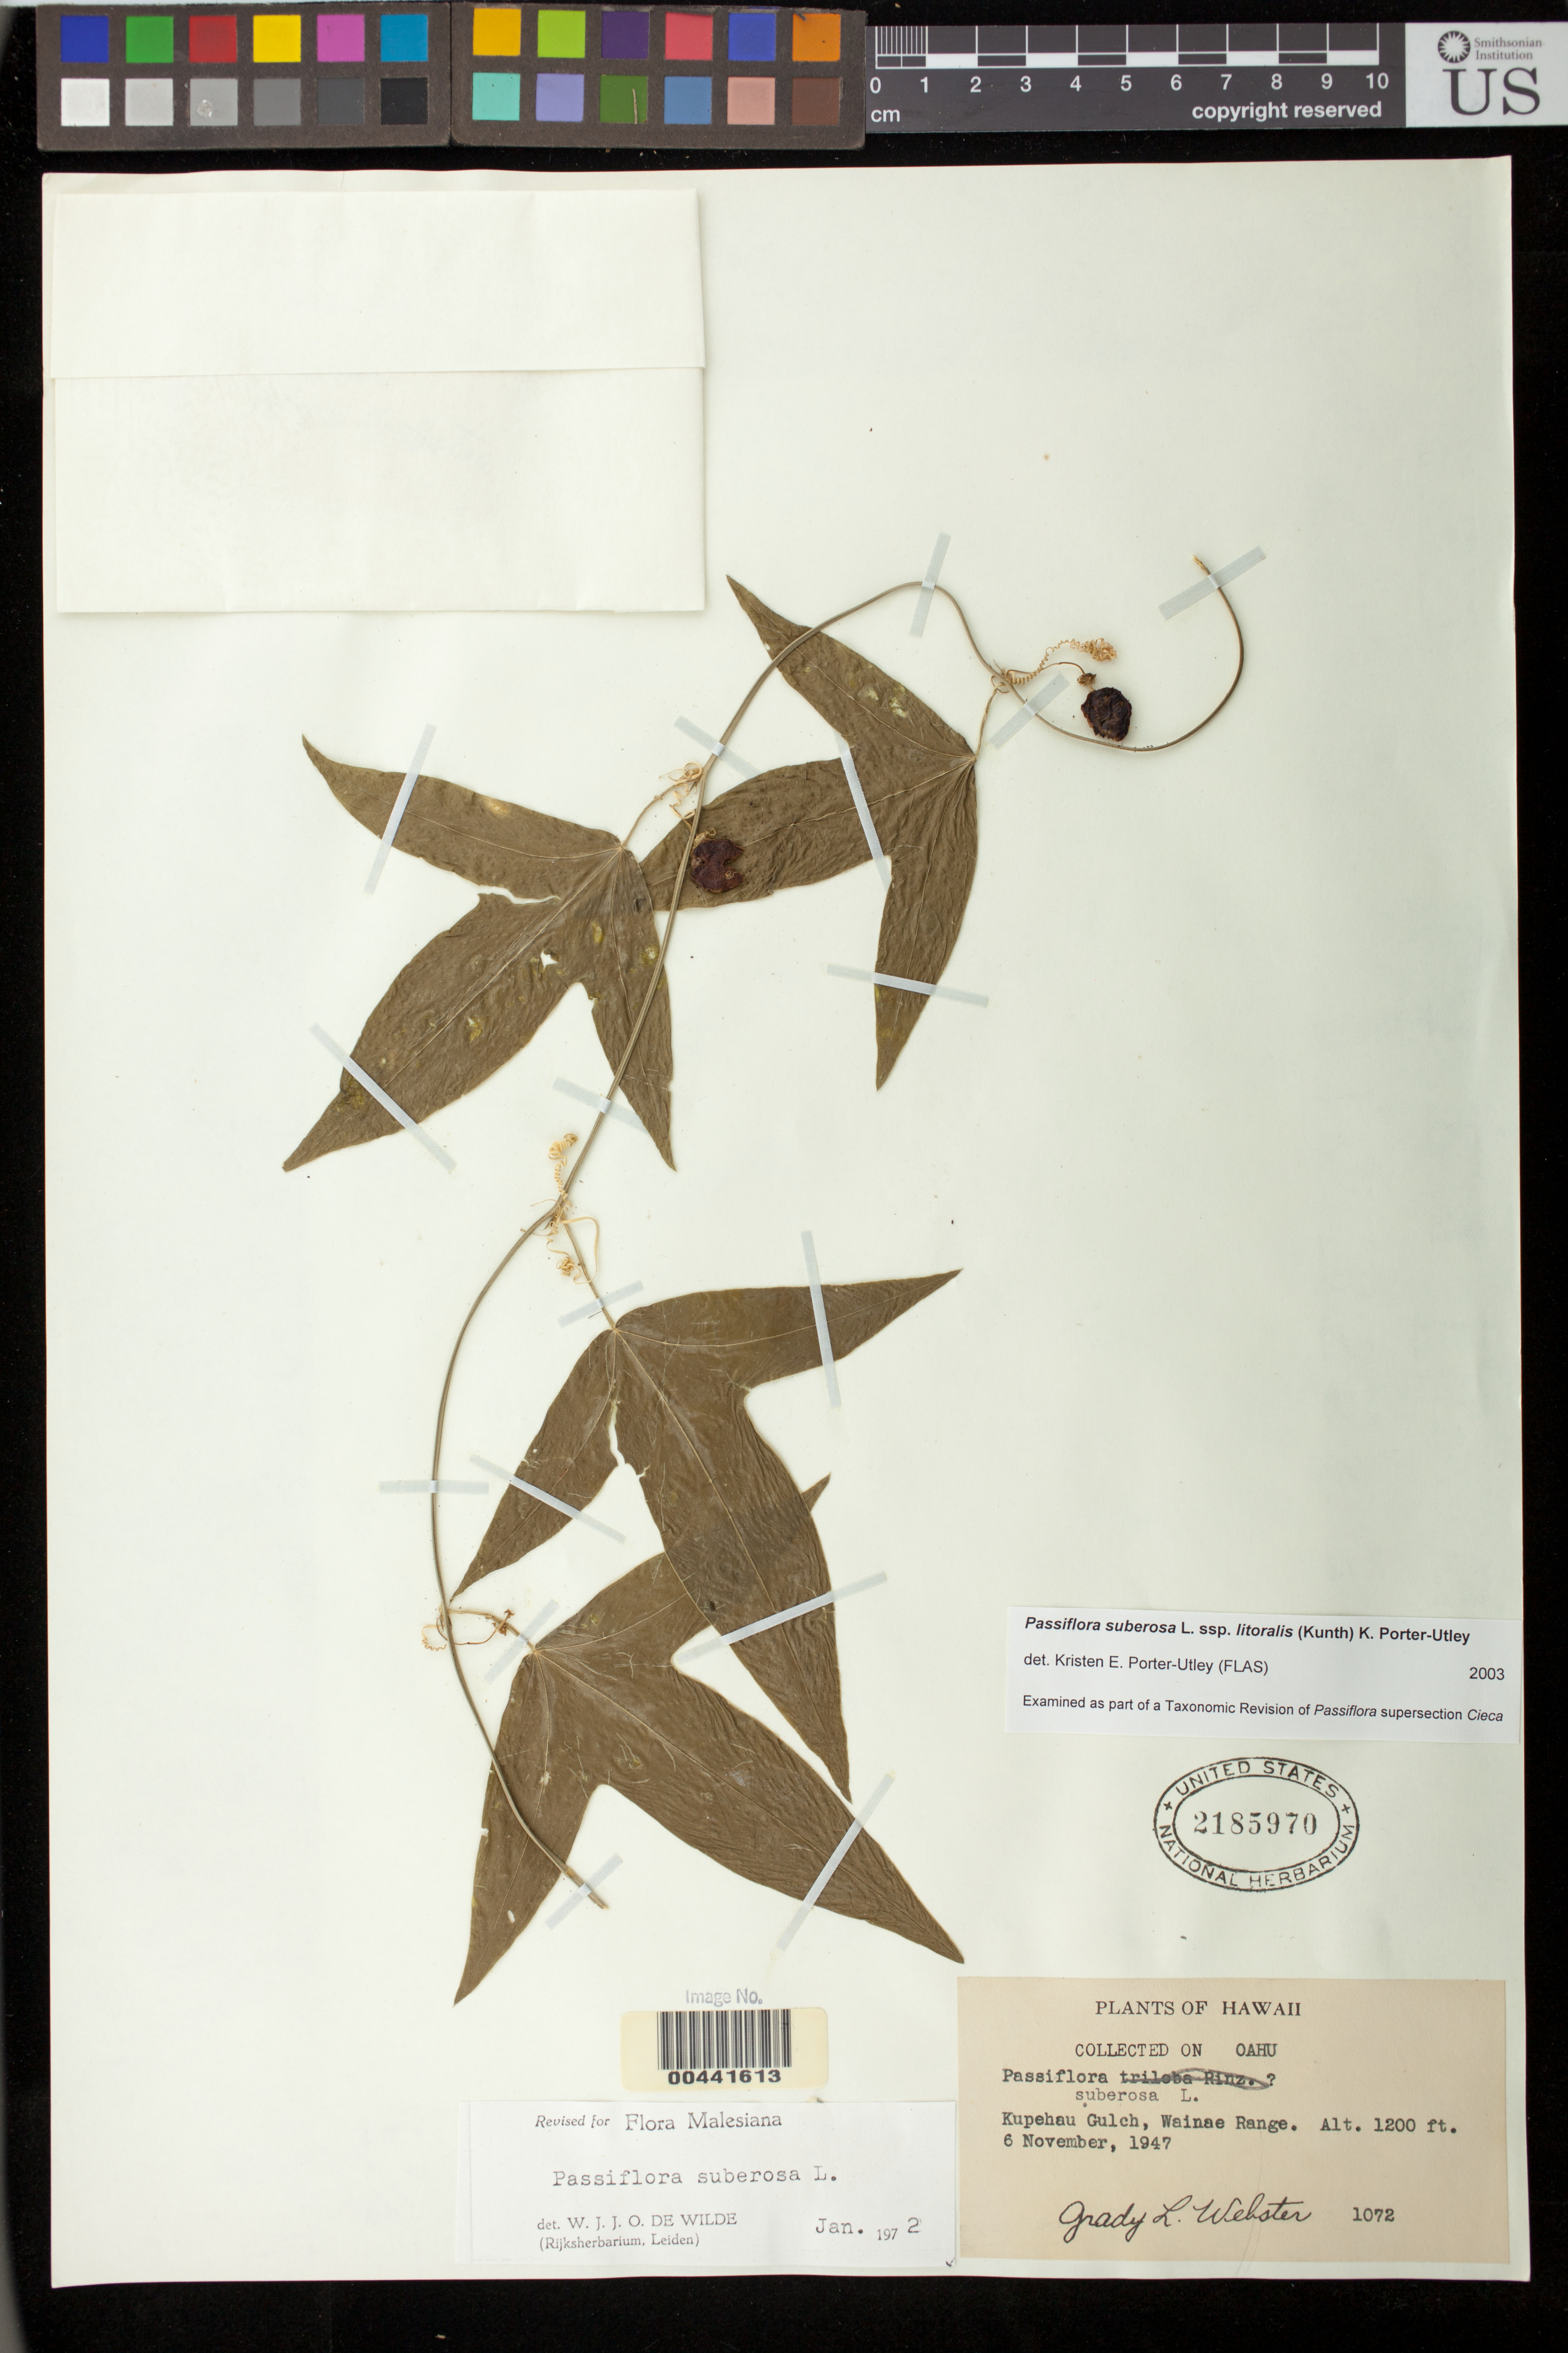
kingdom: Plantae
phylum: Tracheophyta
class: Magnoliopsida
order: Malpighiales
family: Passifloraceae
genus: Passiflora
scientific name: Passiflora suberosa subsp. litoralis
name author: (Kunth) Port.-Utl. et al.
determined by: Porter-Utley, K. E.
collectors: G. L. Webster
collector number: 1072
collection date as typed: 6 Nov 1947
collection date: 1947-11-06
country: United States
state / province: Hawaii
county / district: Honolulu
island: Oahu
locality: Kupehau Gulch, Waianae Range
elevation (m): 366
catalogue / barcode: US 2185970